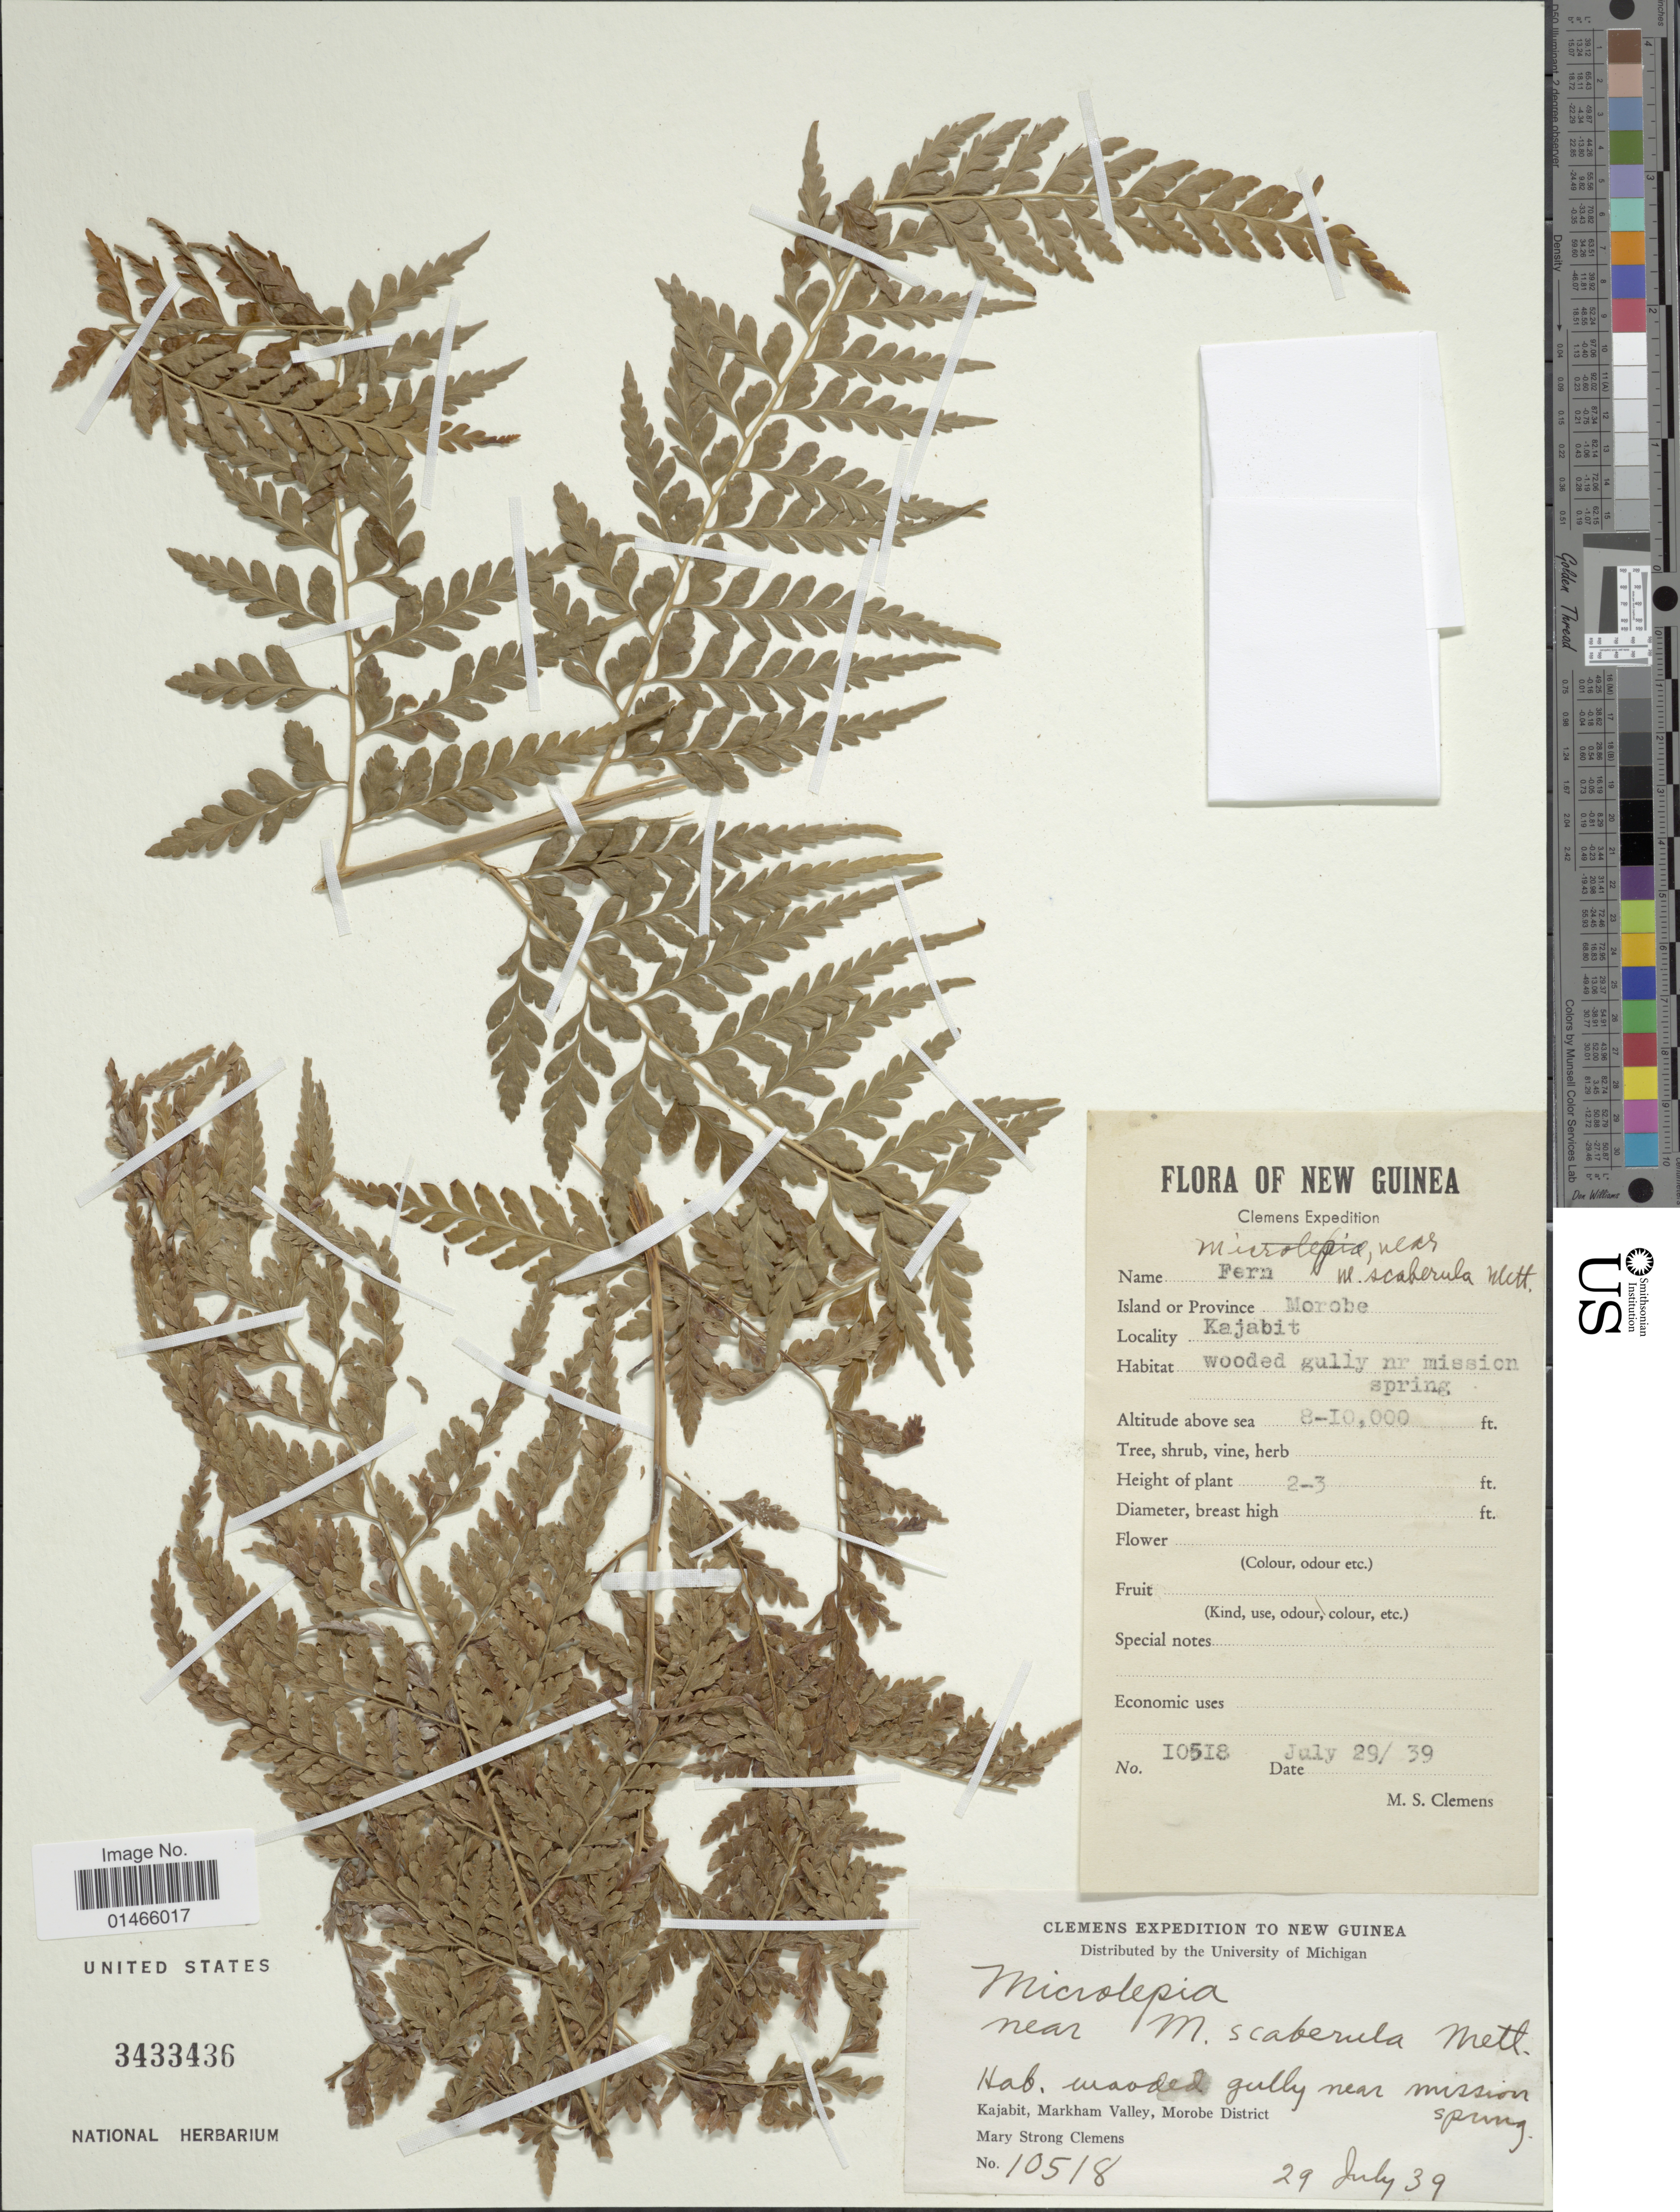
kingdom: Plantae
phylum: Tracheophyta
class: Polypodiopsida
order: Polypodiales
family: Dennstaedtiaceae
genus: Microlepia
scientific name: Microlepia scaberula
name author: Mett. ex Kuhn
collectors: M. S. Clemens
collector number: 10518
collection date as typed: Transcribed d/m/y: 29/7/39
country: Papua New Guinea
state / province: Morobe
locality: Kajabit, Markham Valley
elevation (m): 2438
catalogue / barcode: US 3433436